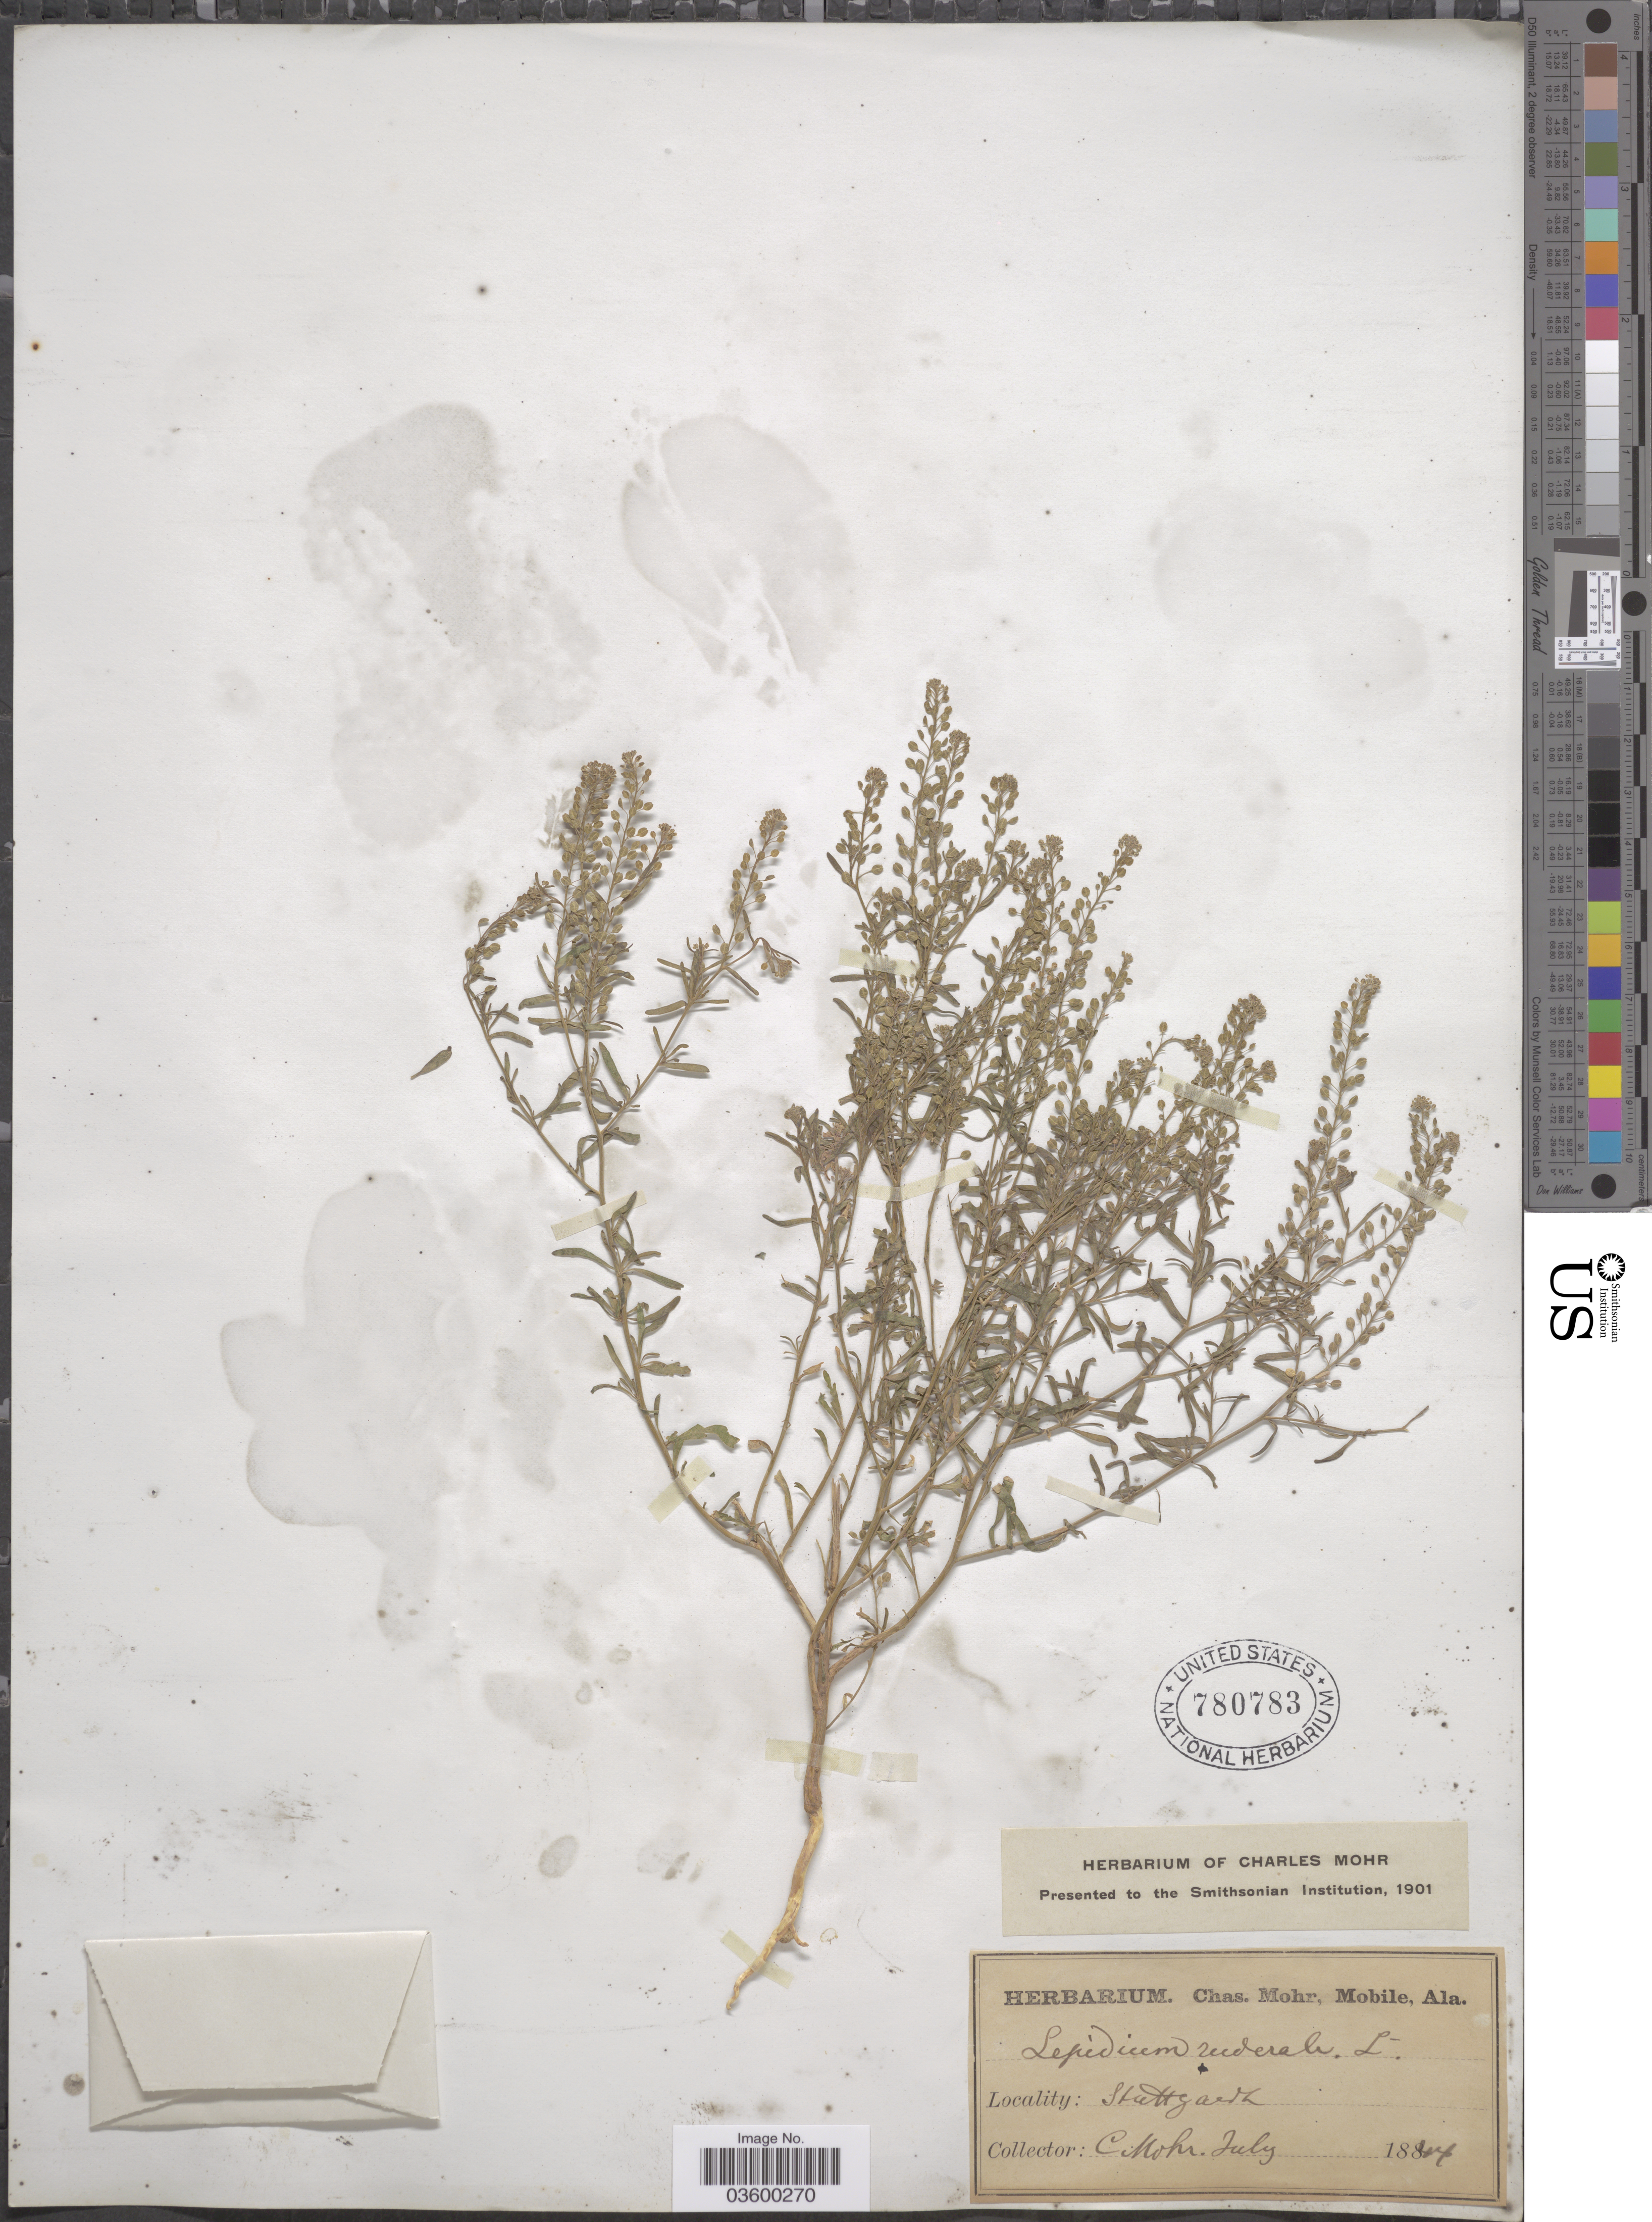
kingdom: Plantae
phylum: Tracheophyta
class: Magnoliopsida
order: Brassicales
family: Brassicaceae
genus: Lepidium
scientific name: Lepidium ruderale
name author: Burm. f.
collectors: Mohr, C. T. (herbarium)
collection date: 1884-07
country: Germany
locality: Stuttgardt.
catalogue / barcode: US 780783